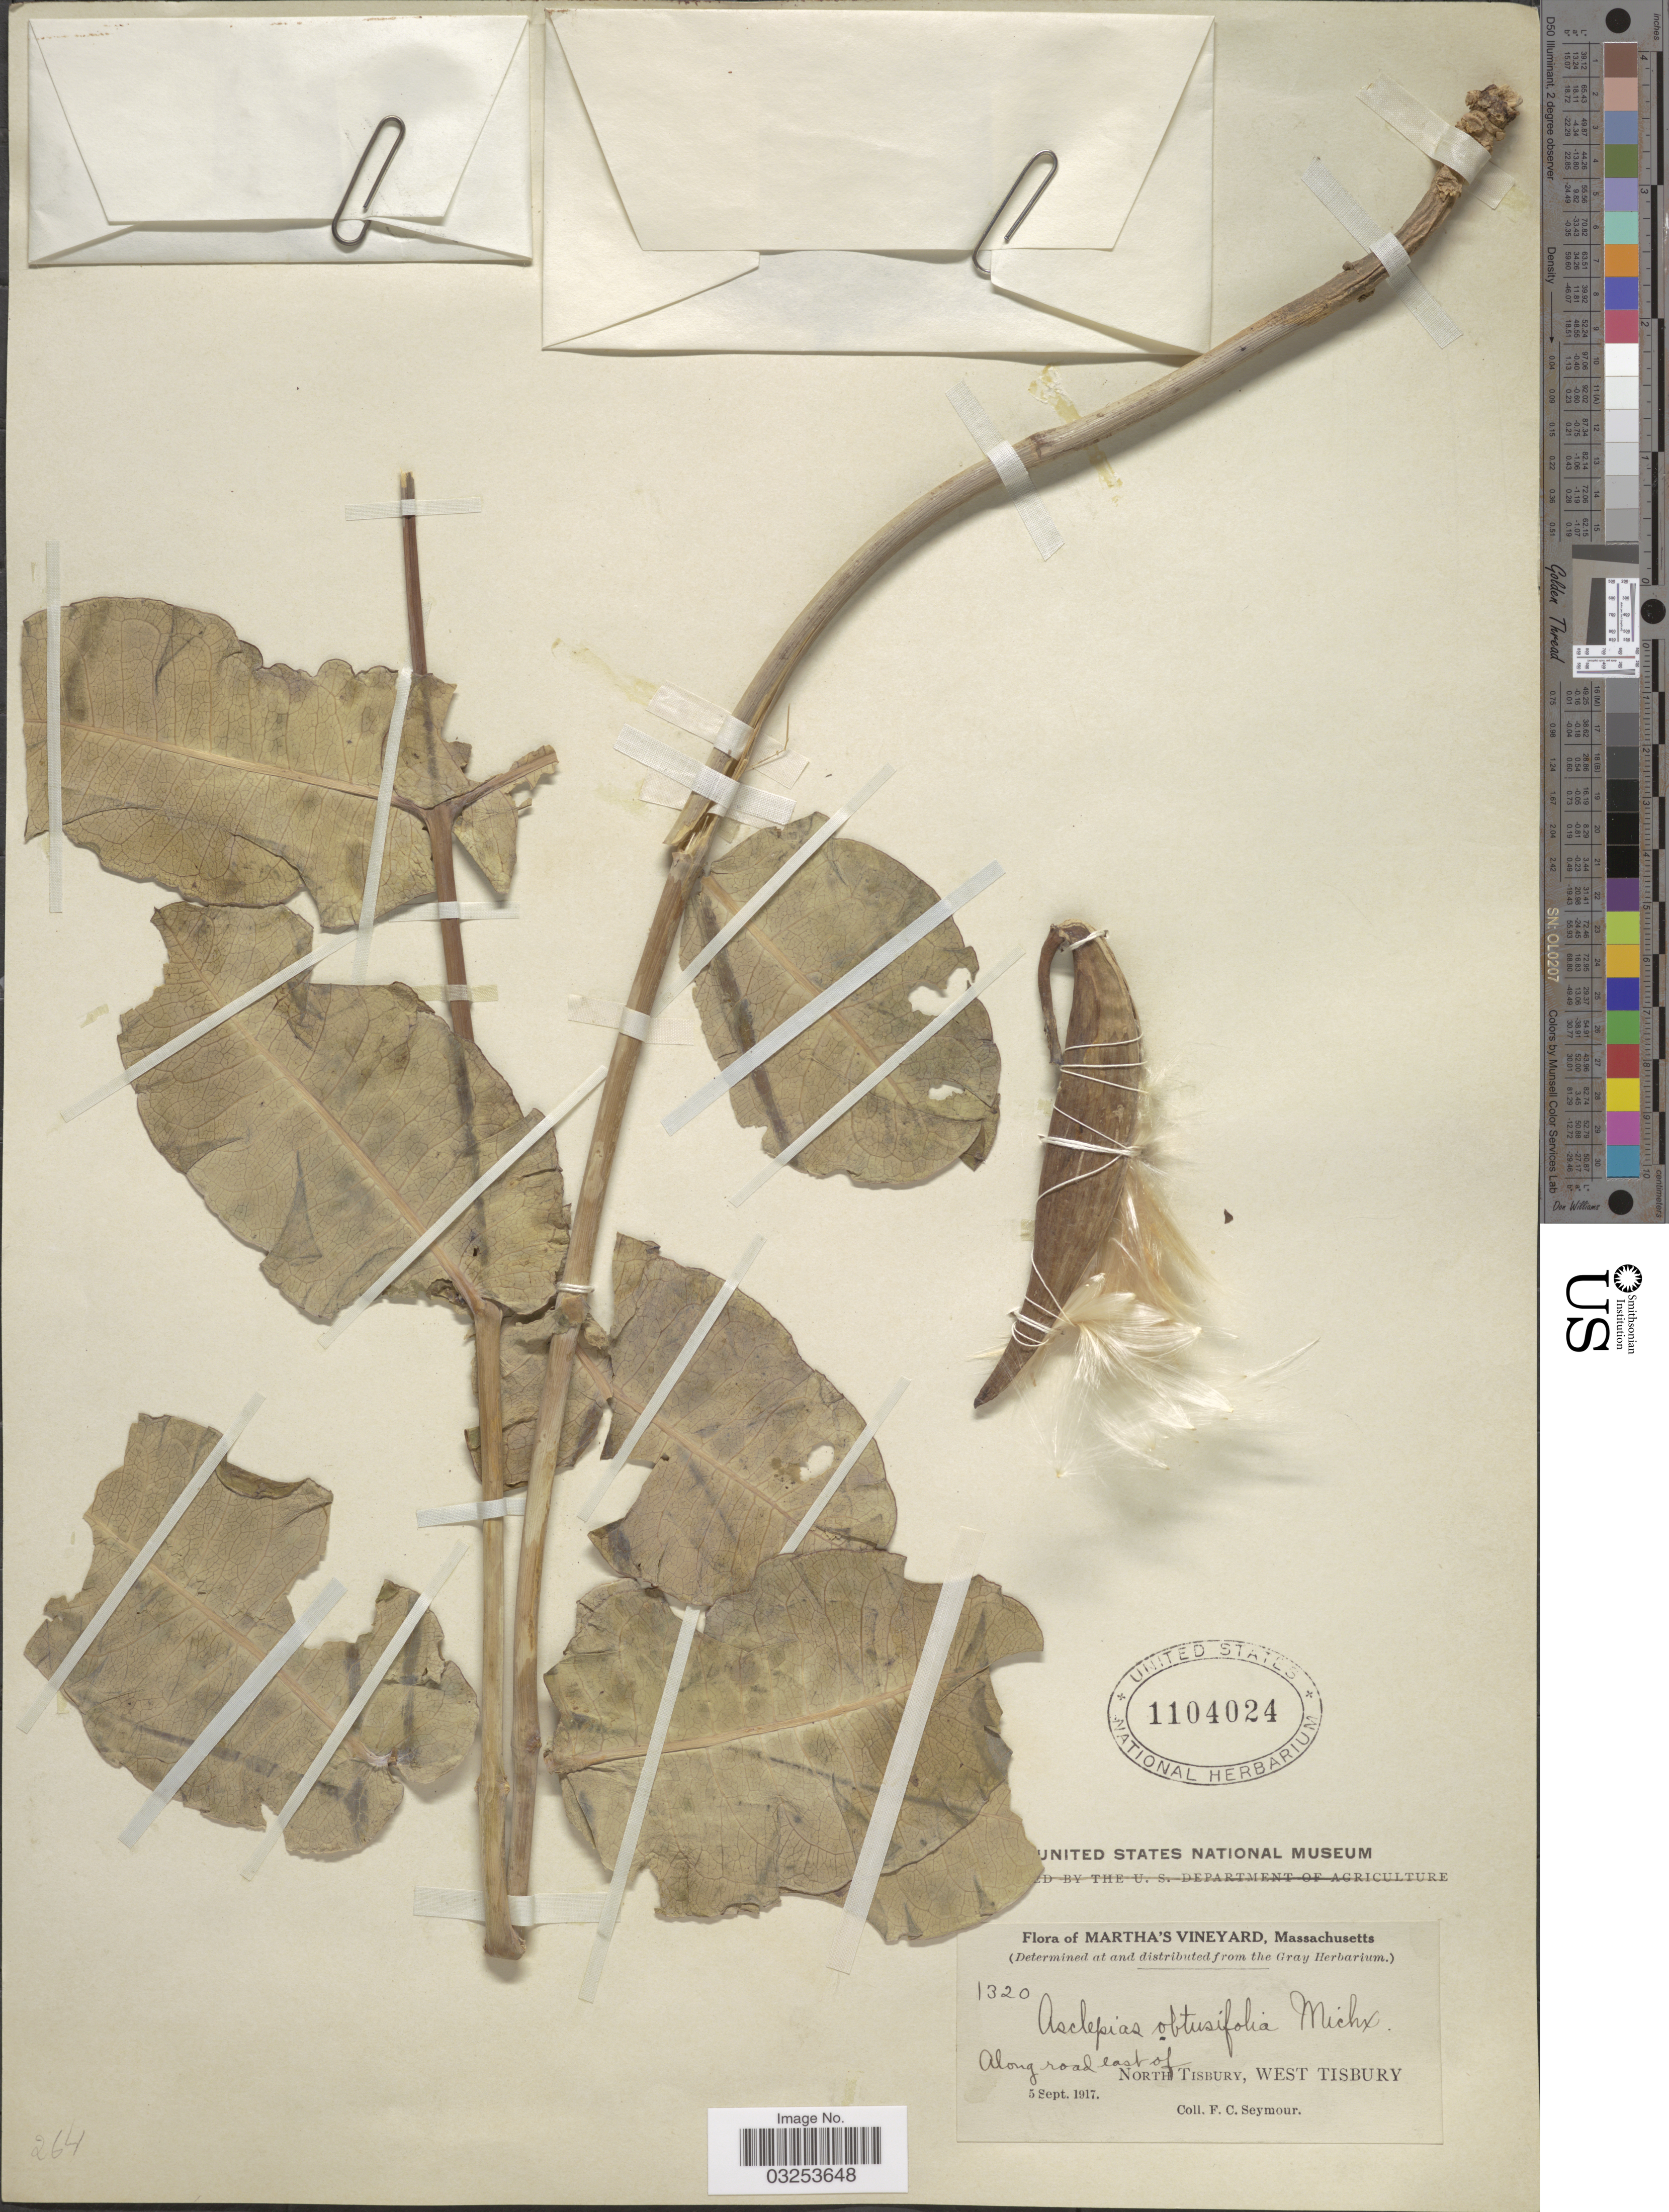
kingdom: Plantae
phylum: Tracheophyta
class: Magnoliopsida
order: Gentianales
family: Apocynaceae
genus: Asclepias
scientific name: Asclepias amplexicaulis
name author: J. Small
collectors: F. C. Seymour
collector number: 1320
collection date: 1917-09-05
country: United States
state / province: Massachusetts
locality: Martha's Vineyard. Along road east of North Tisbury, West Tisbury.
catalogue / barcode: US 1104024